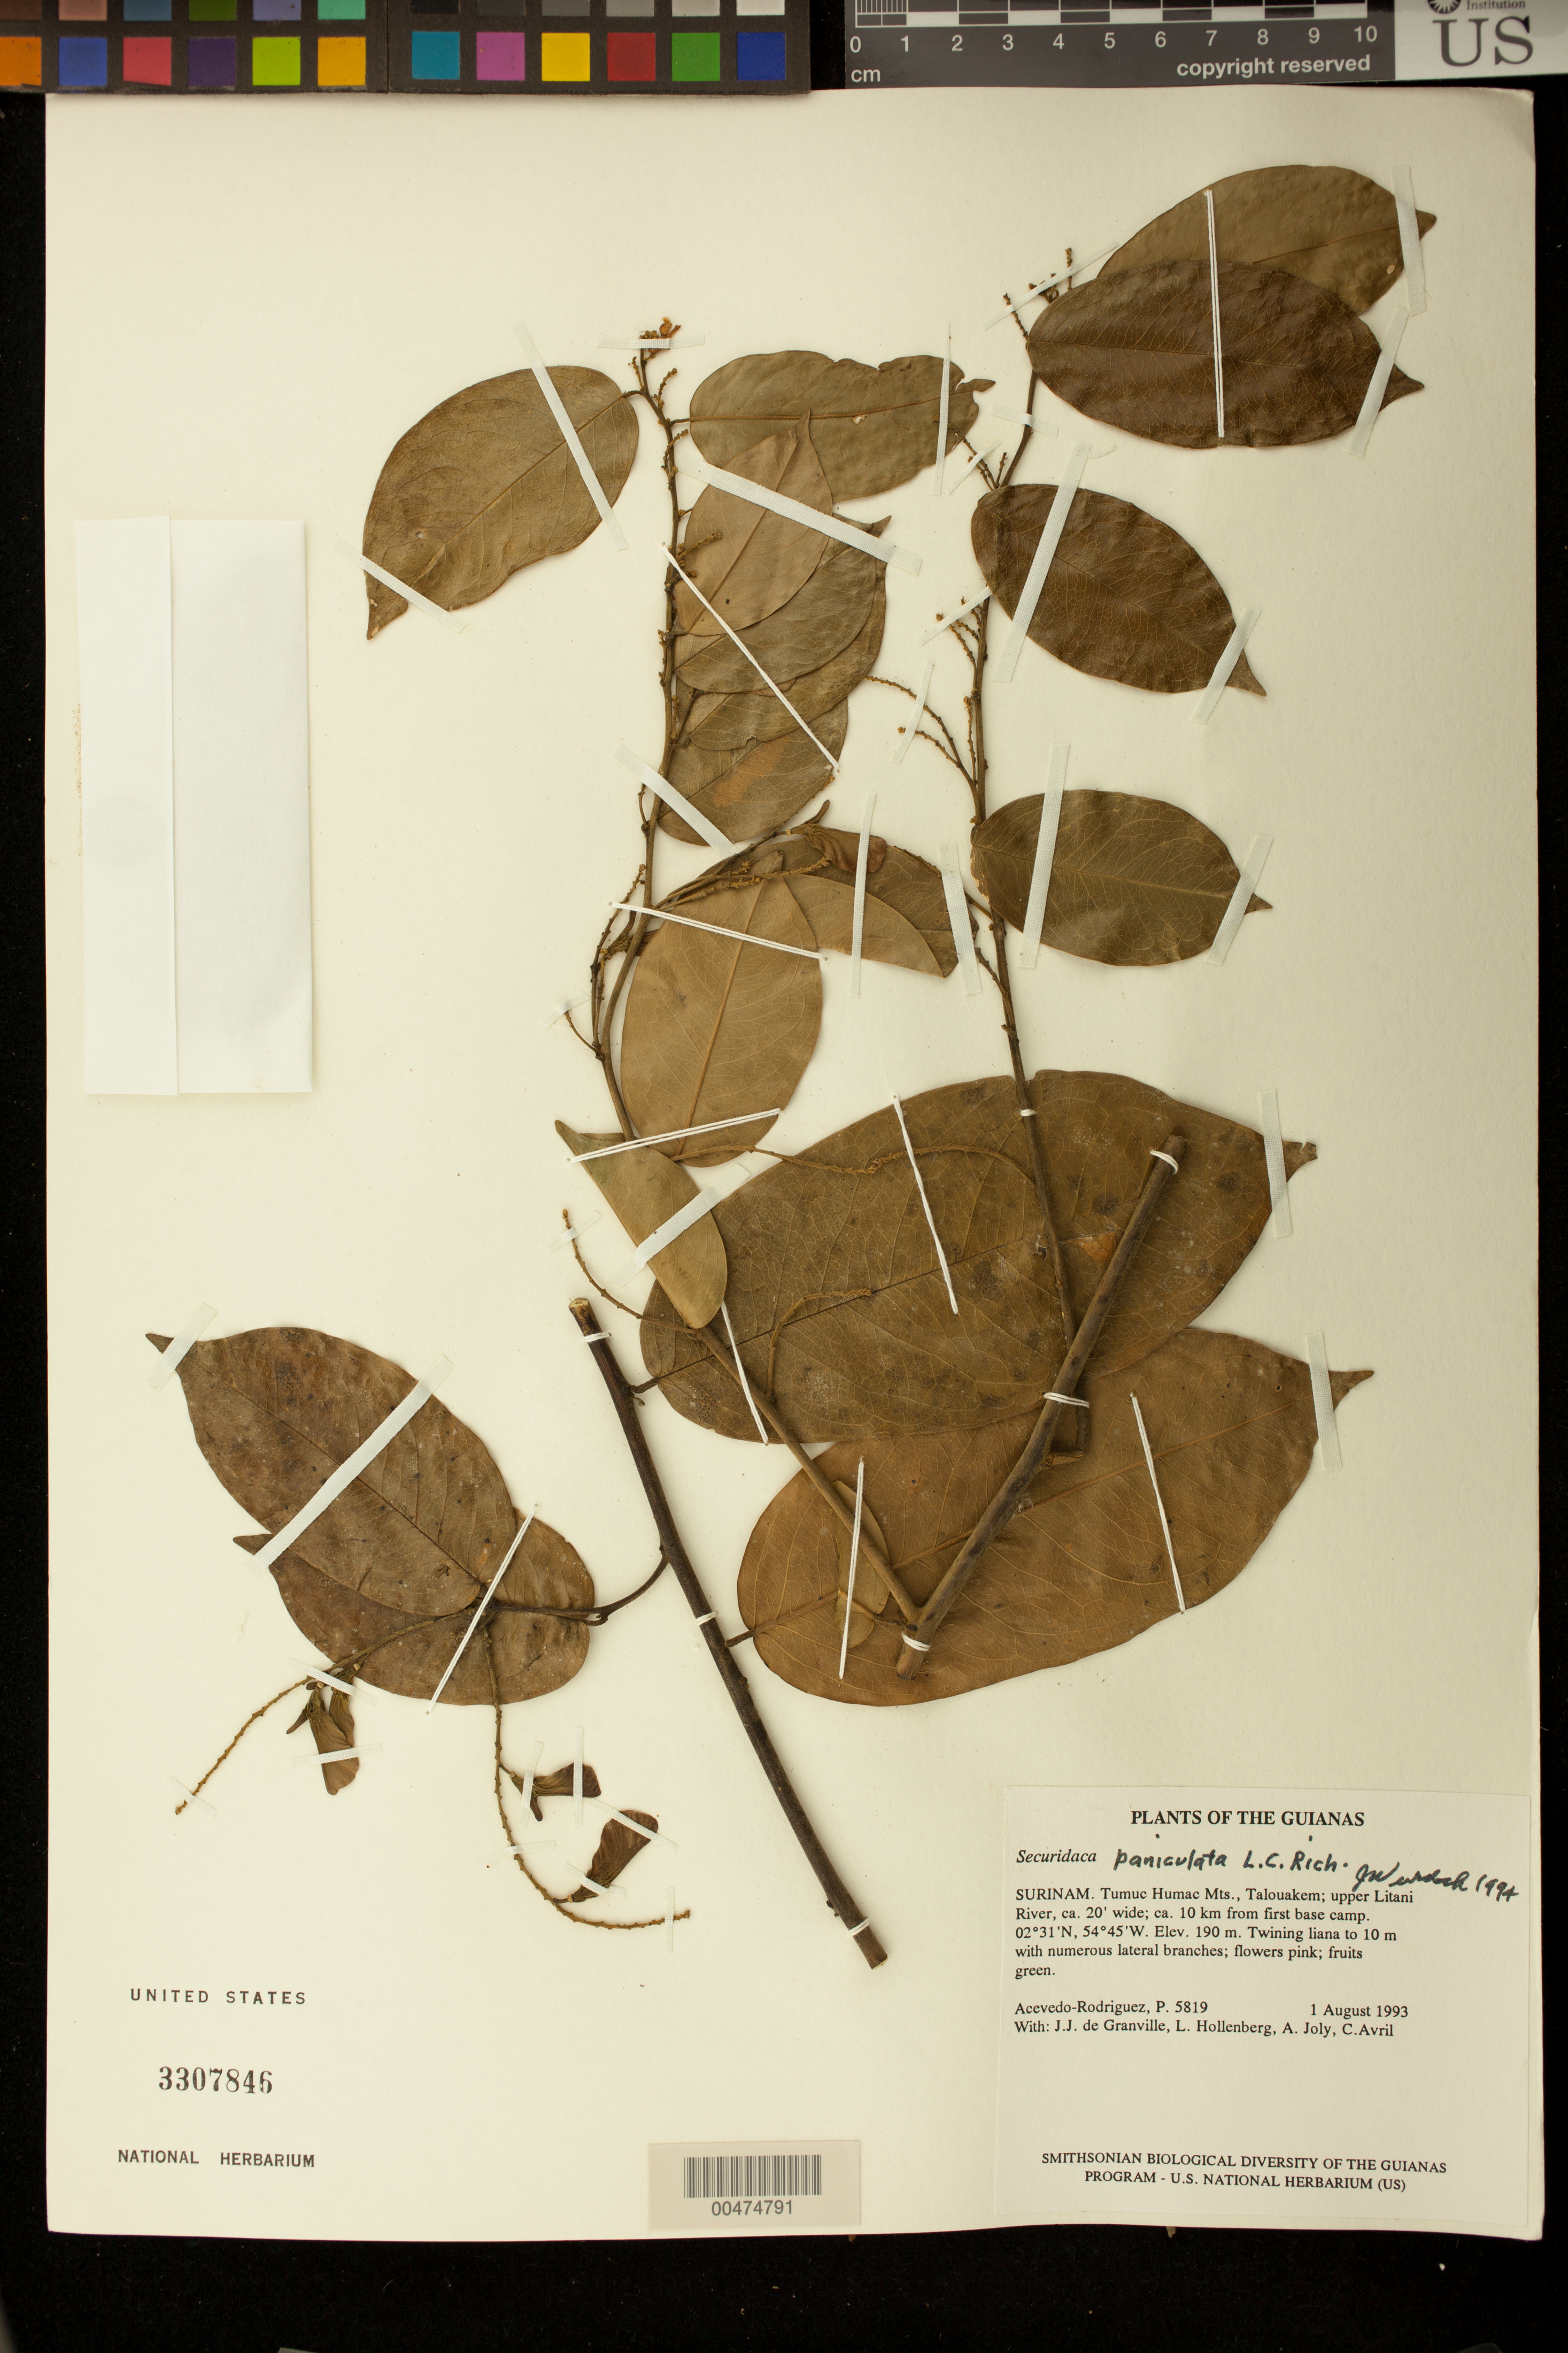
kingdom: Plantae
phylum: Tracheophyta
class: Magnoliopsida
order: Fabales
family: Polygalaceae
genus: Securidaca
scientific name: Securidaca paniculata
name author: Rich.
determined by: Wurdack, John J., (US), US (UNITED STATES)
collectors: P. Acevedo-Rodr., J.-J. de Granville, A. Joly, A. Boyer & L. Hollenberg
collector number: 5819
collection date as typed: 01 Aug 1993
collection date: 1993-08-01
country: Suriname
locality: Tumuc Humac Mts., Talouakem; upper Litani River, ca. 20' wide; ca. 10 km from first base camp.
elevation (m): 190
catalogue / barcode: US 3307846